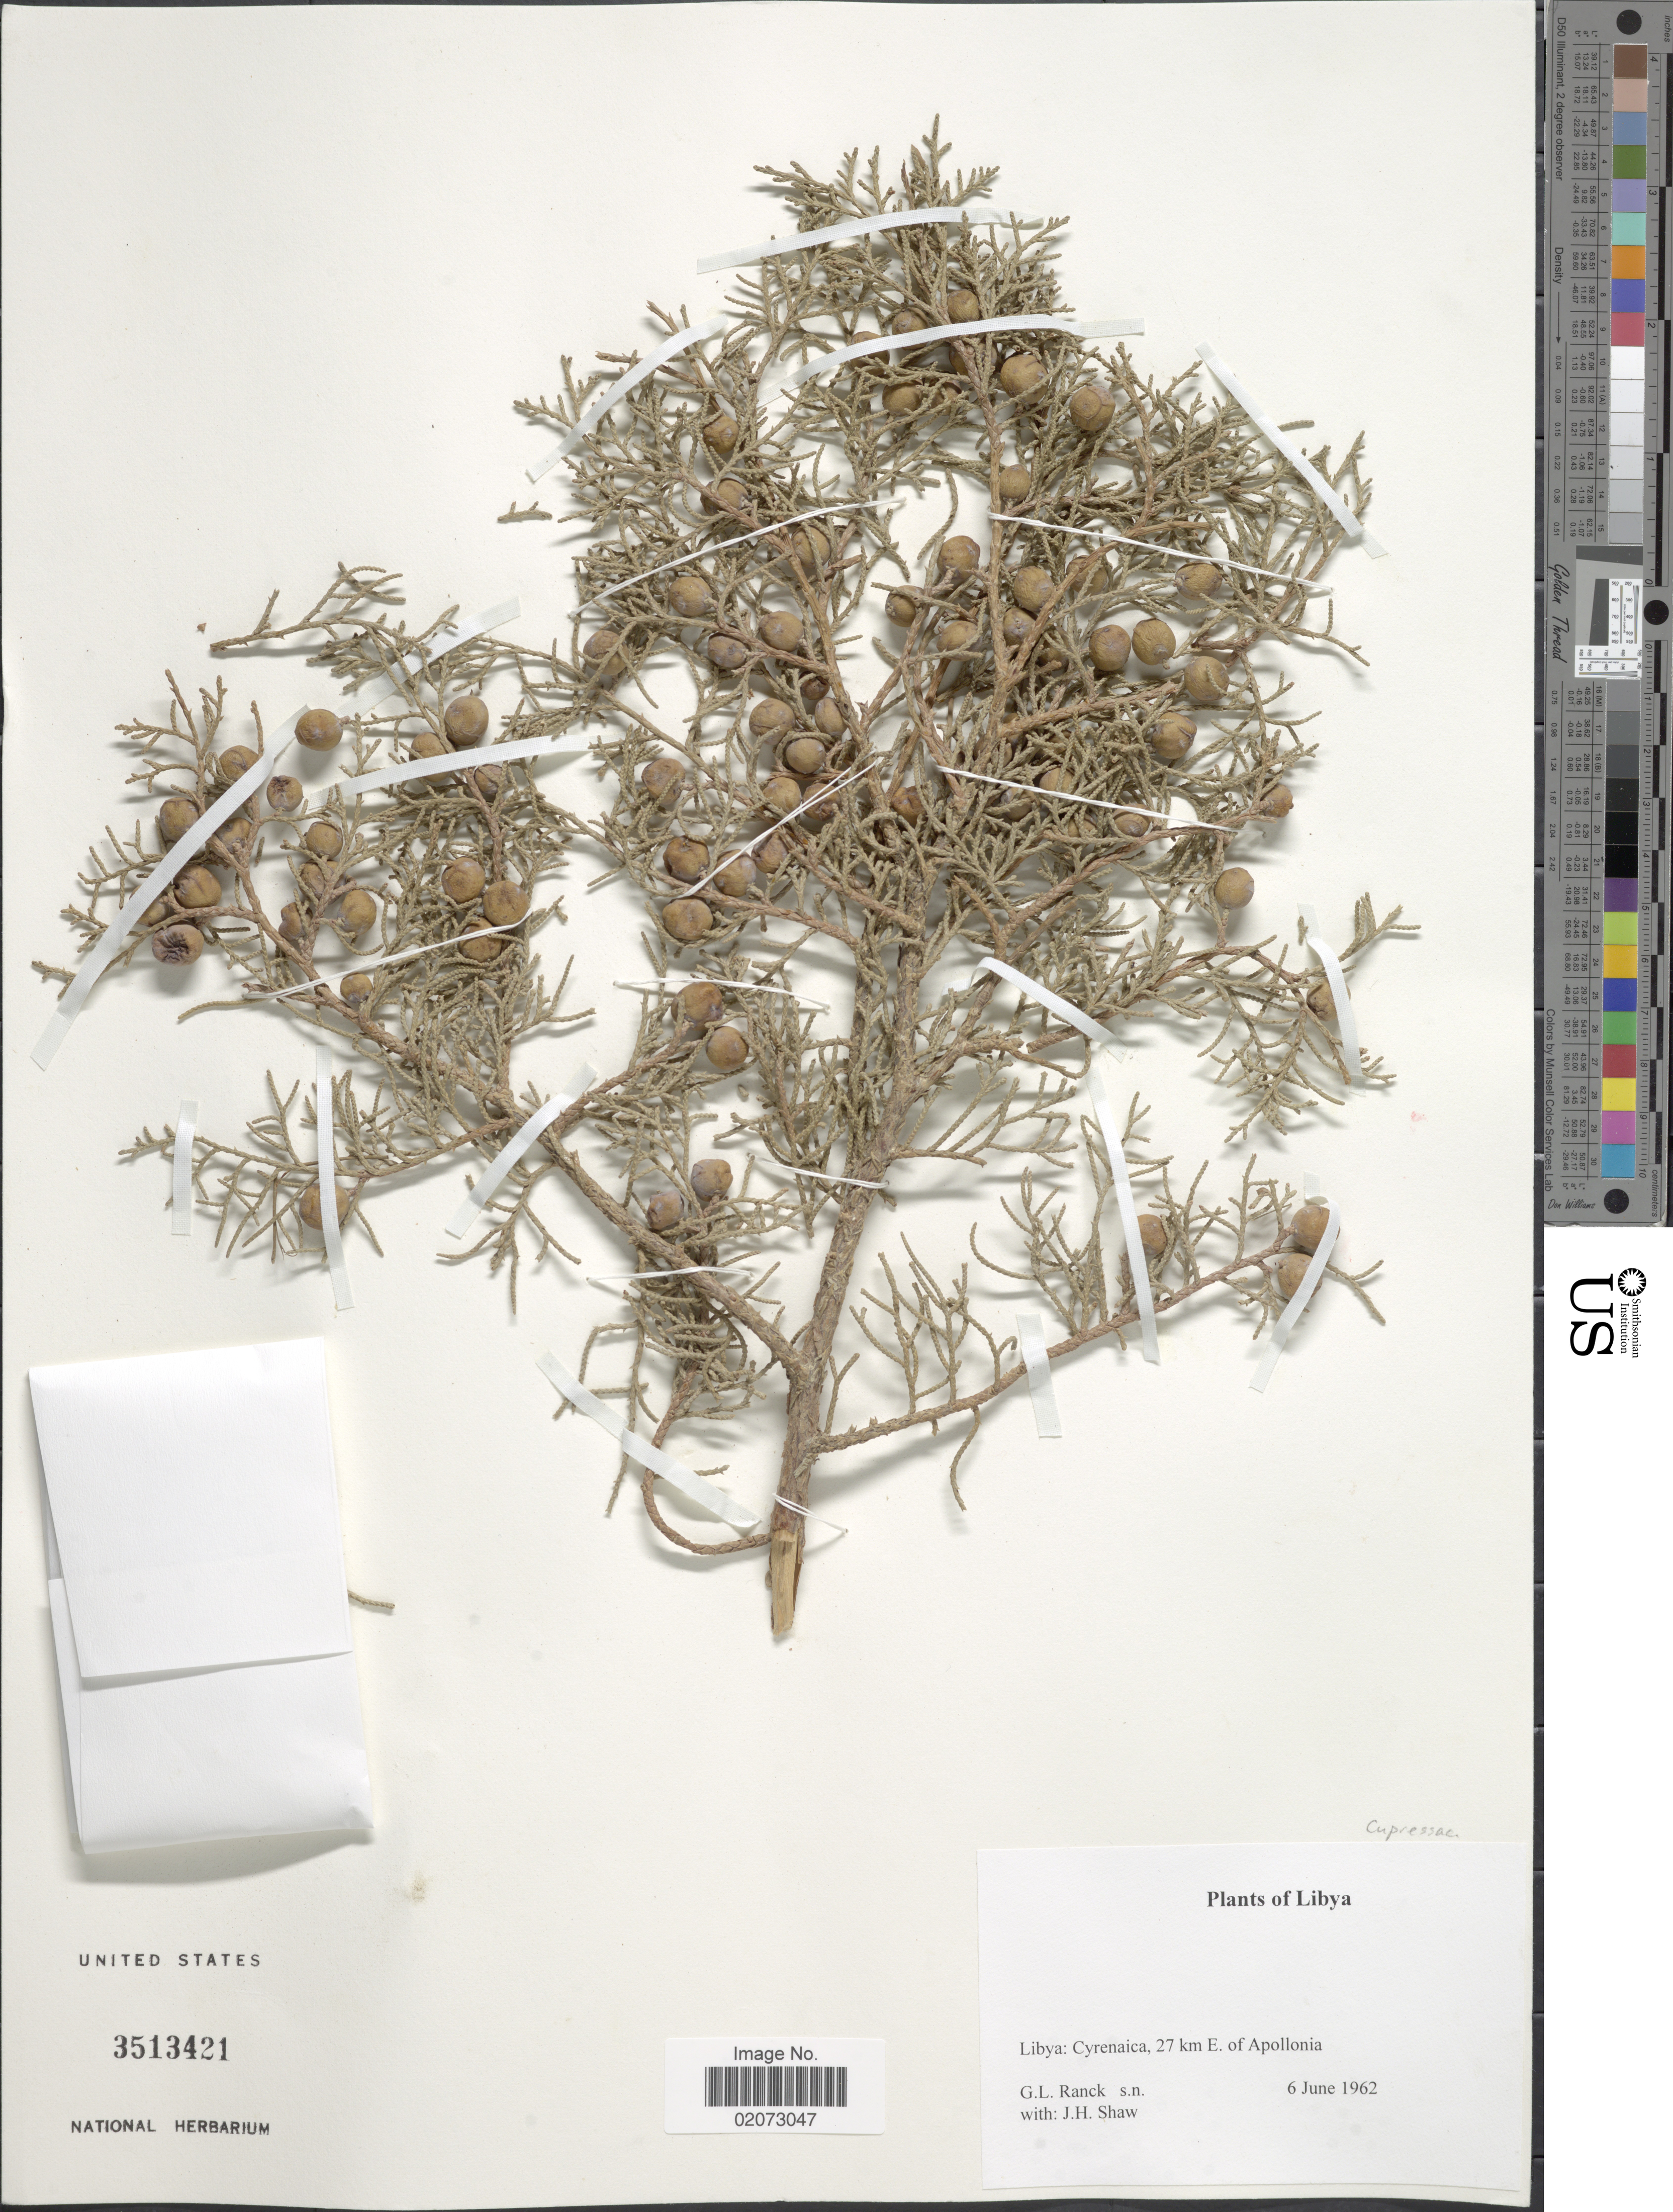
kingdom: Plantae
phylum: Tracheophyta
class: Pinopsida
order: Pinales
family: Cupressaceae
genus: Juniperus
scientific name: Juniperus sp.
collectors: G. Ranck & J. H. Shaw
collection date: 1962-06-06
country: Libya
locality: Libya: Cyrenaica, 27 km E. of Apollonia.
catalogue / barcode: US 3513421